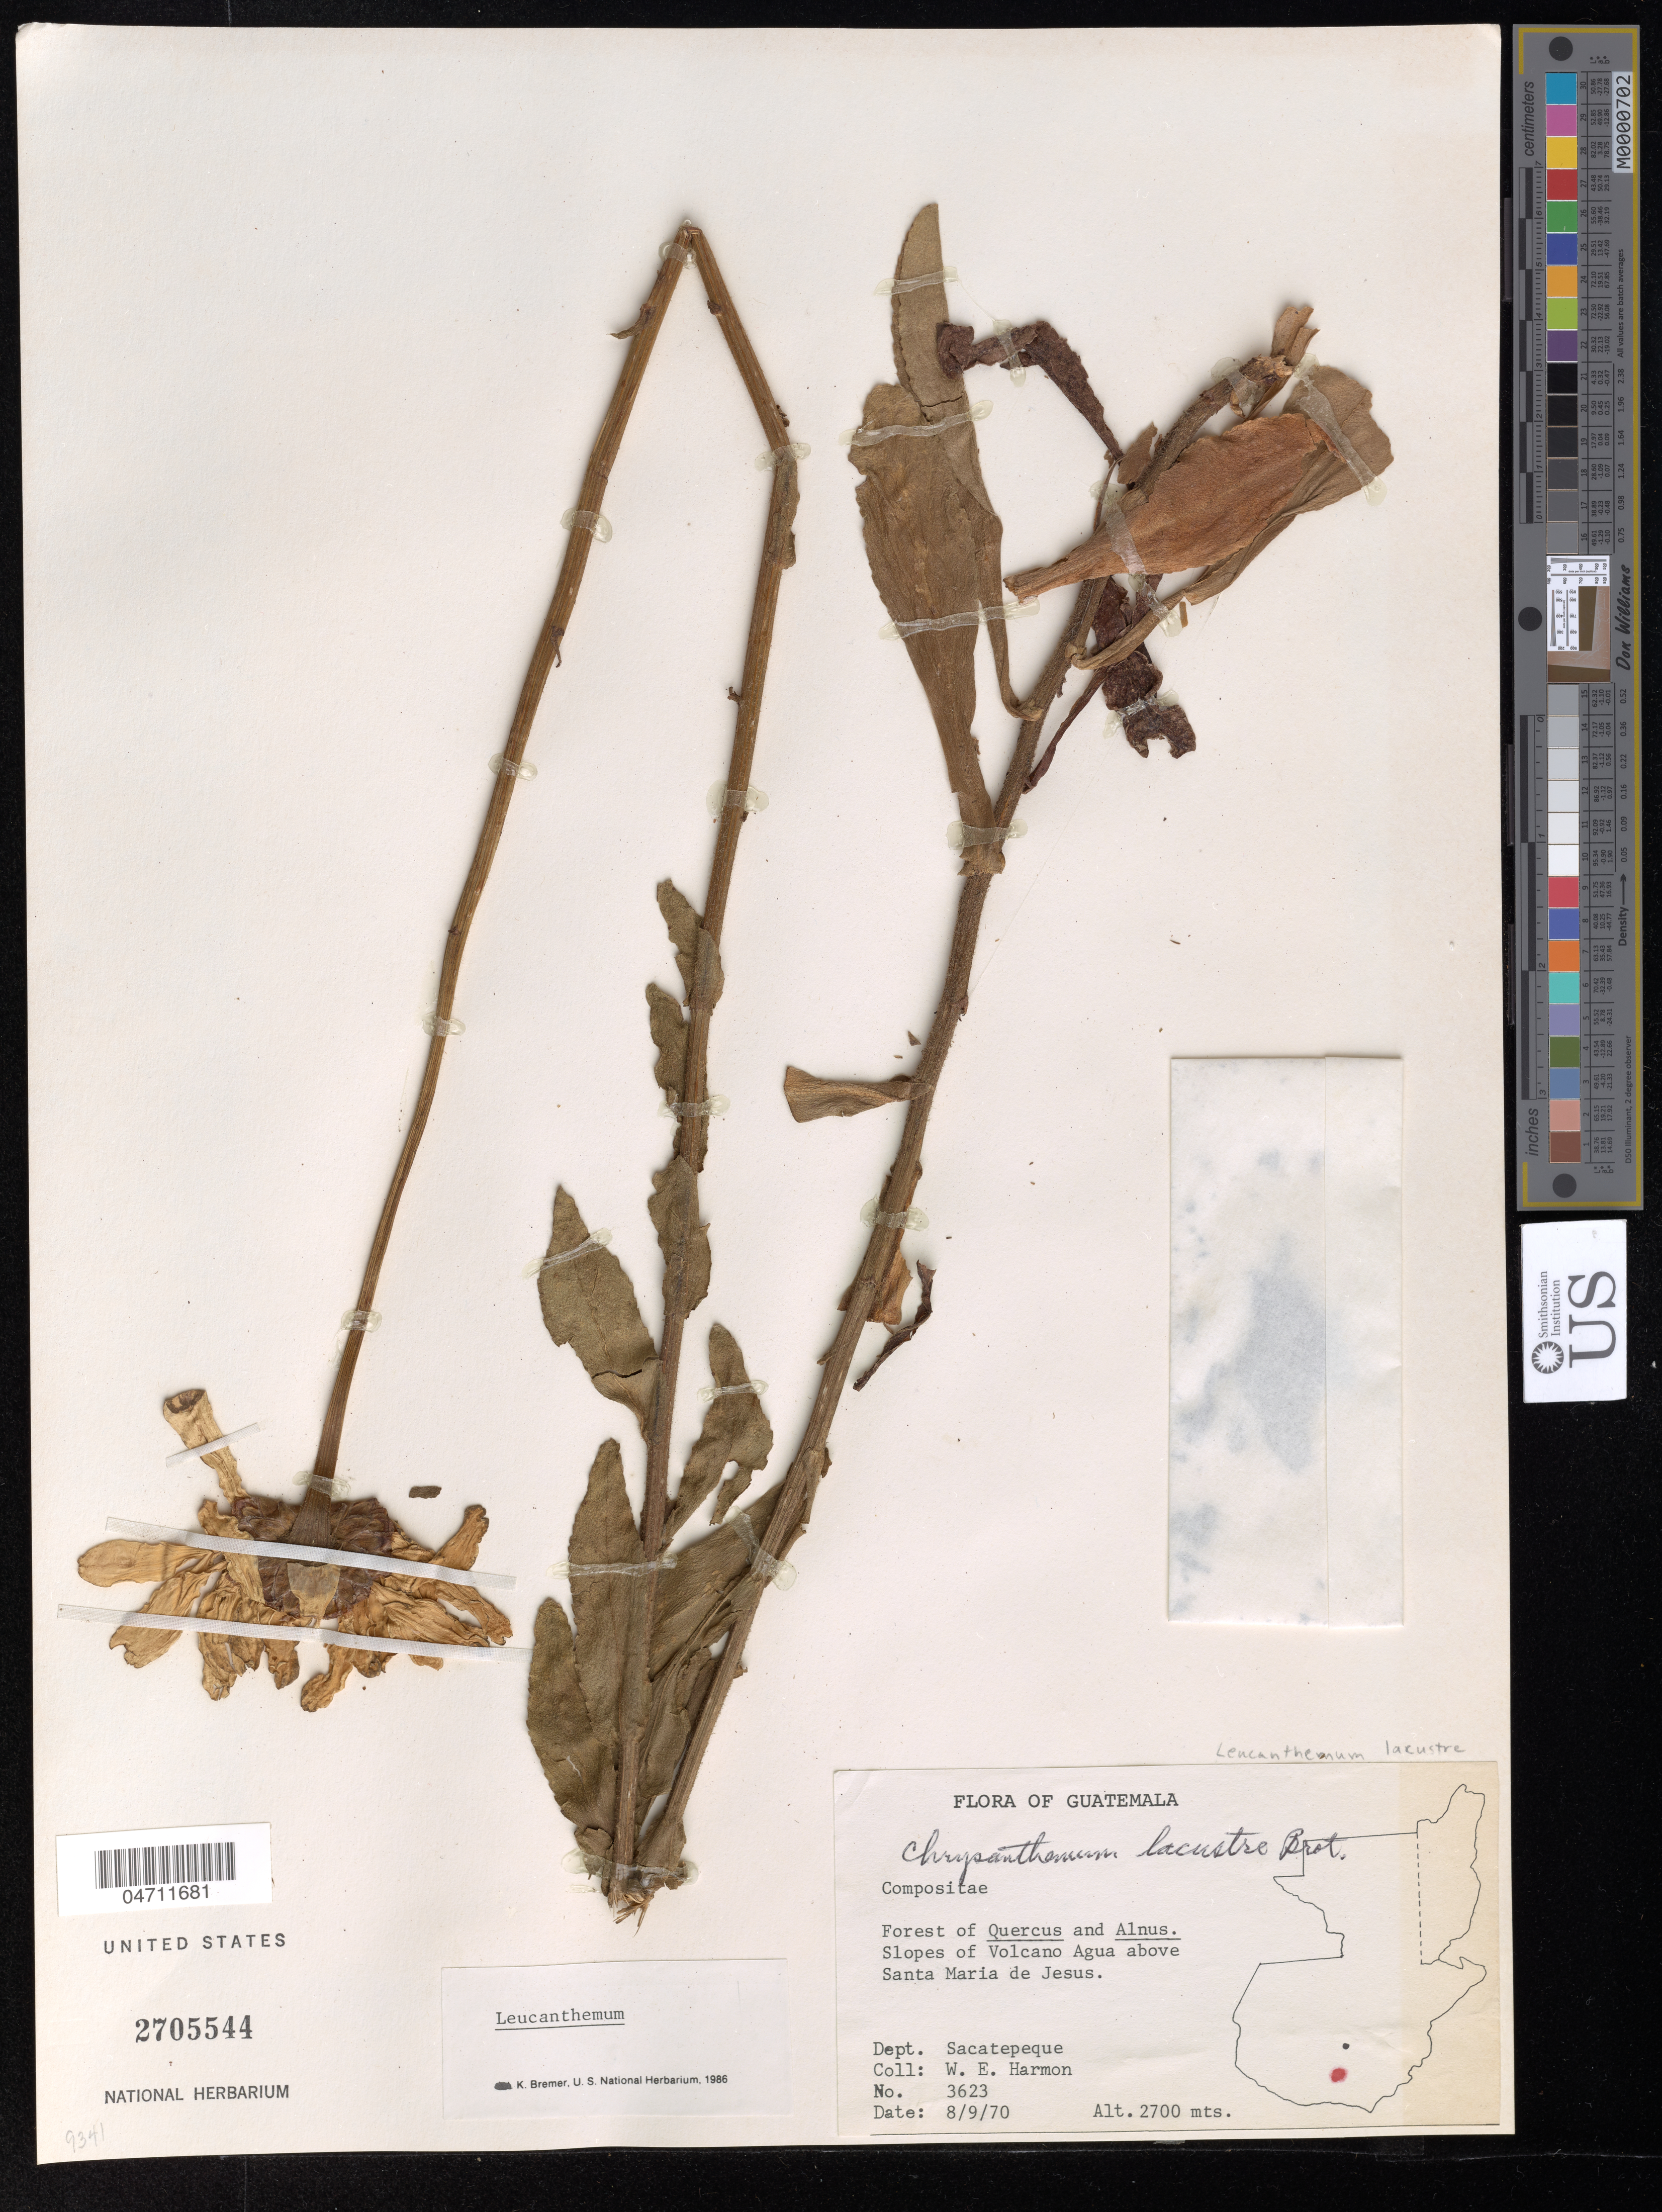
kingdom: Plantae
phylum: Tracheophyta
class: Magnoliopsida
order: Asterales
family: Asteraceae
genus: Leucanthemum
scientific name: Leucanthemum sp.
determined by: Bremer, K.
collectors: W. E. Harmon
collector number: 3623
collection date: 1970-08-07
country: Guatemala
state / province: Sacatepeque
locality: Slopes of Volcano Agua above Santa Maria de Jesus.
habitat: Forest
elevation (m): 2700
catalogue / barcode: US 2705544